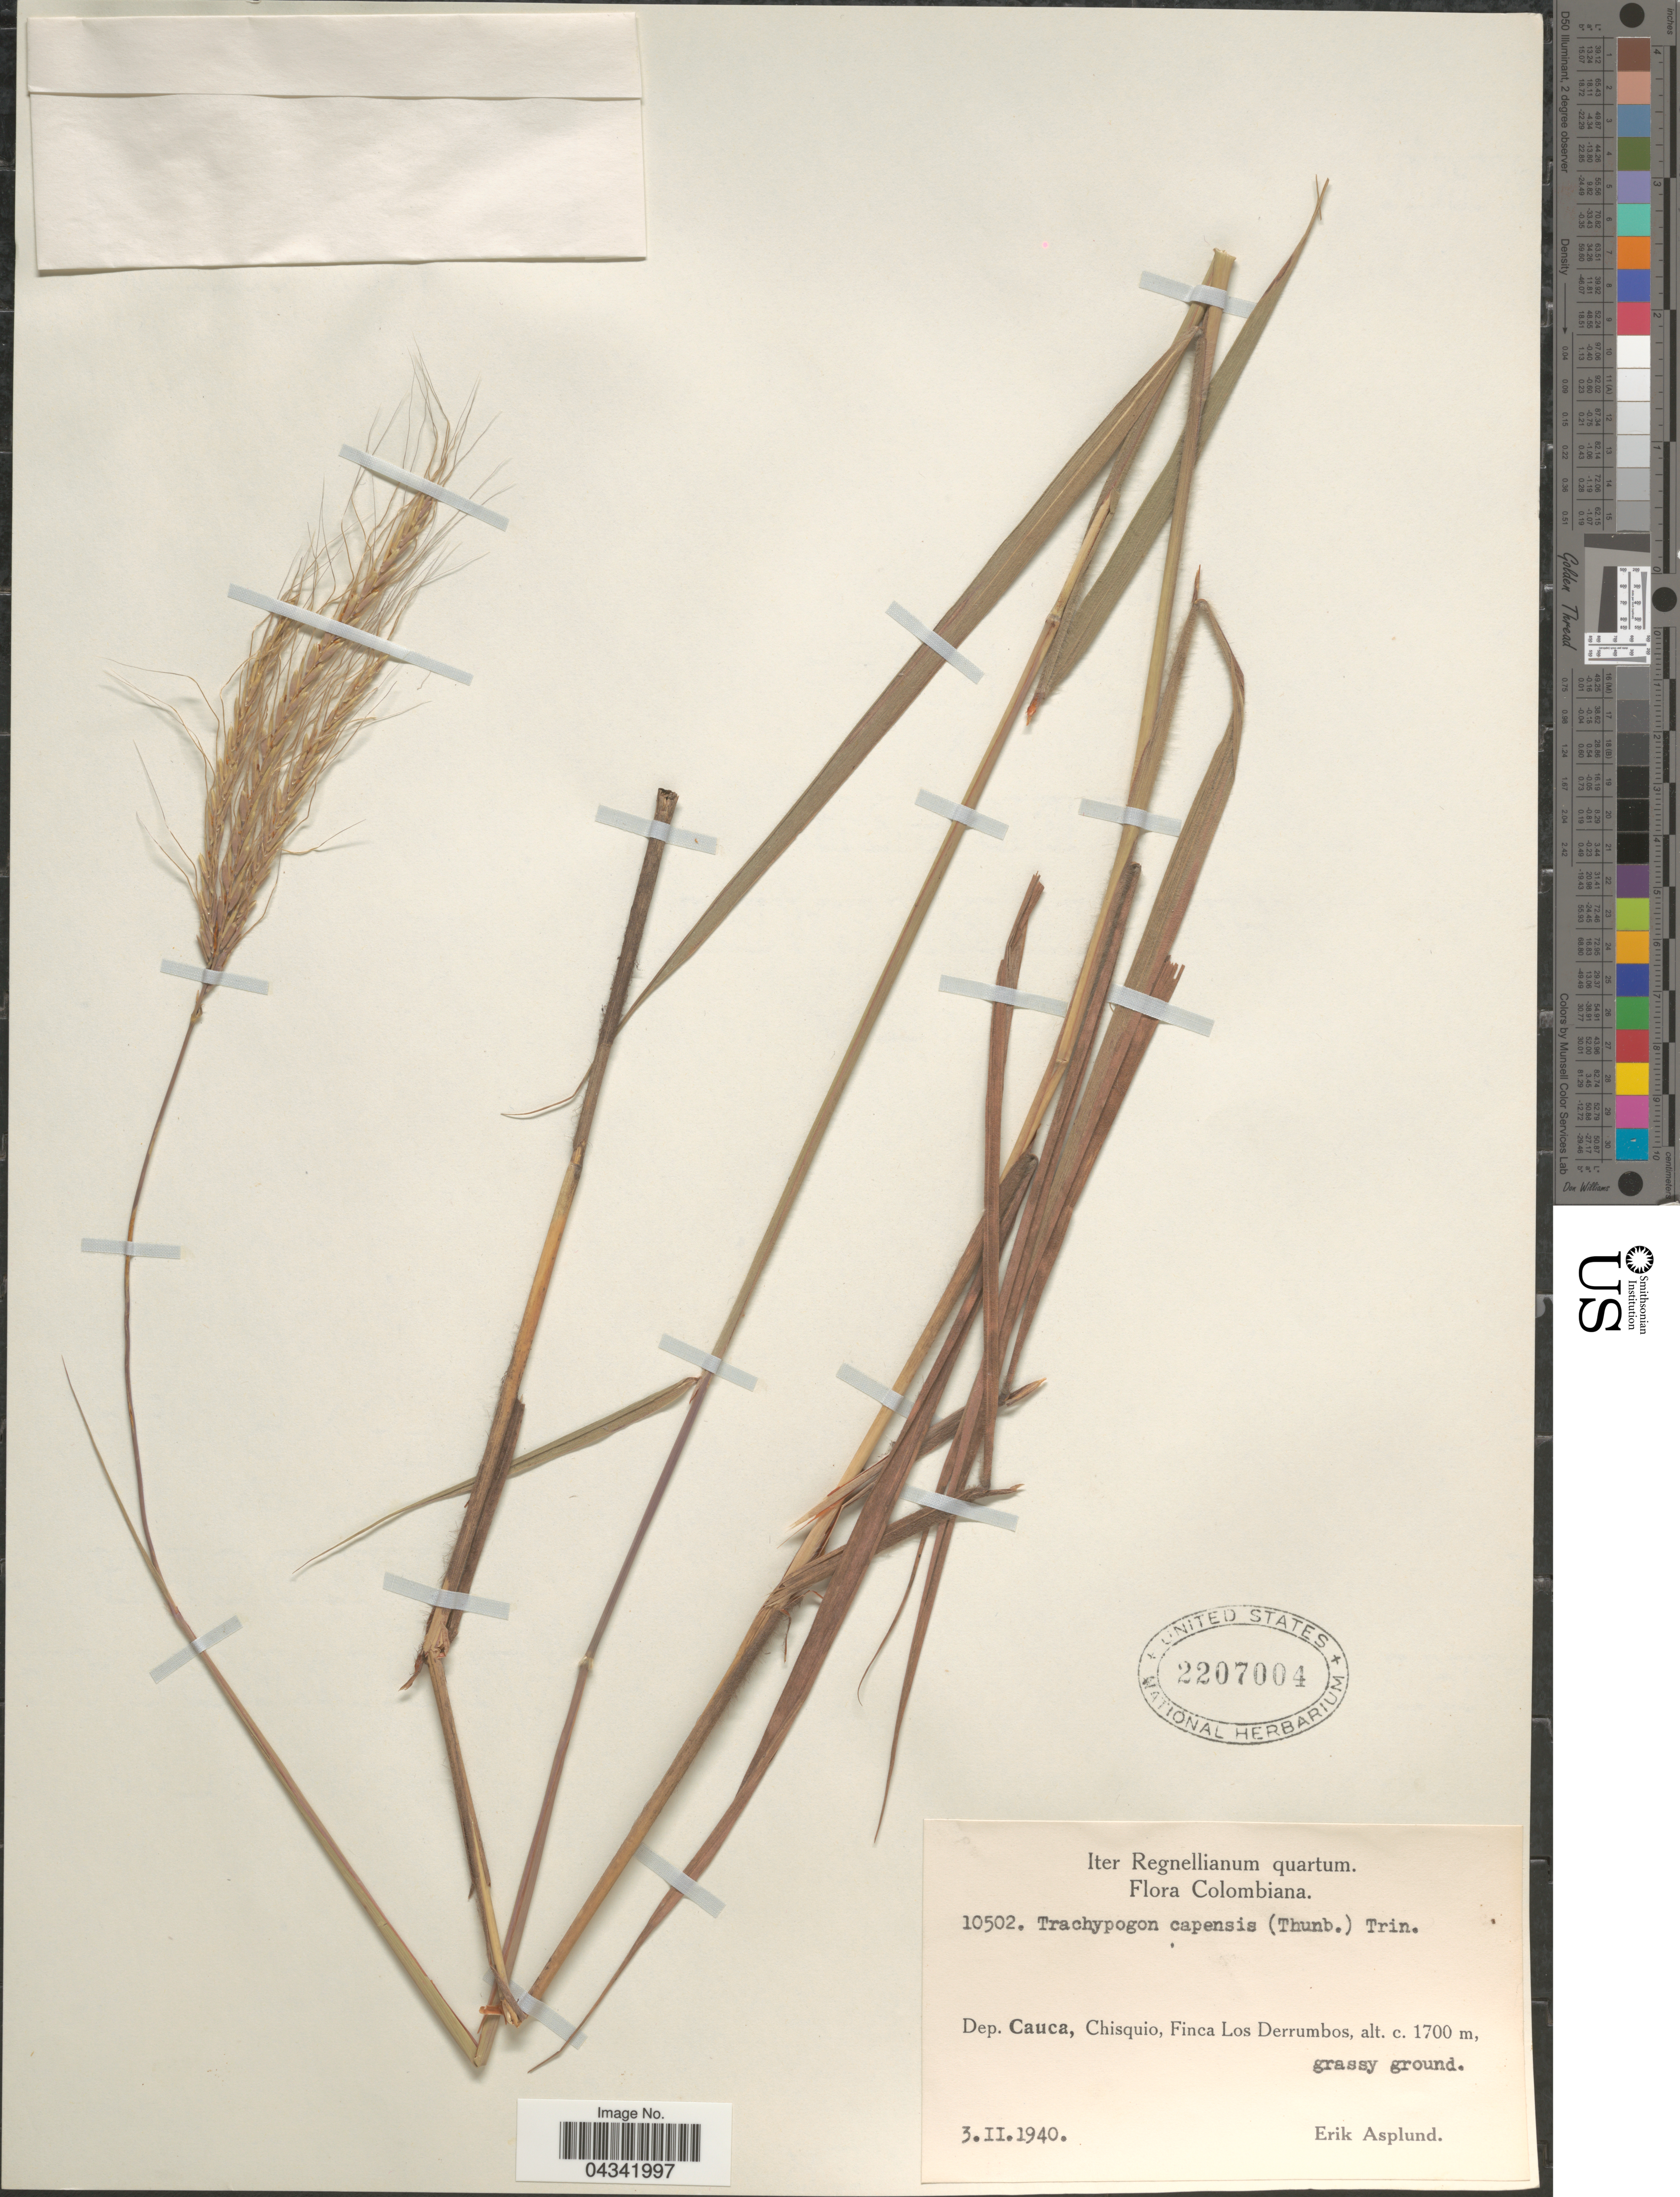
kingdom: Plantae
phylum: Tracheophyta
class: Liliopsida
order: Poales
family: Poaceae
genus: Trachypogon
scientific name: Trachypogon spicatus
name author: (L. f.) Kuntze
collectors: E. Asplund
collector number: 10502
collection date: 1940-02-03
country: Colombia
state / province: Cauca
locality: Iter Regnellianum quartum. Dep. Cauca, Chisquio, Finca Los Derrumbos.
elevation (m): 1700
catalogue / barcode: US 2207004